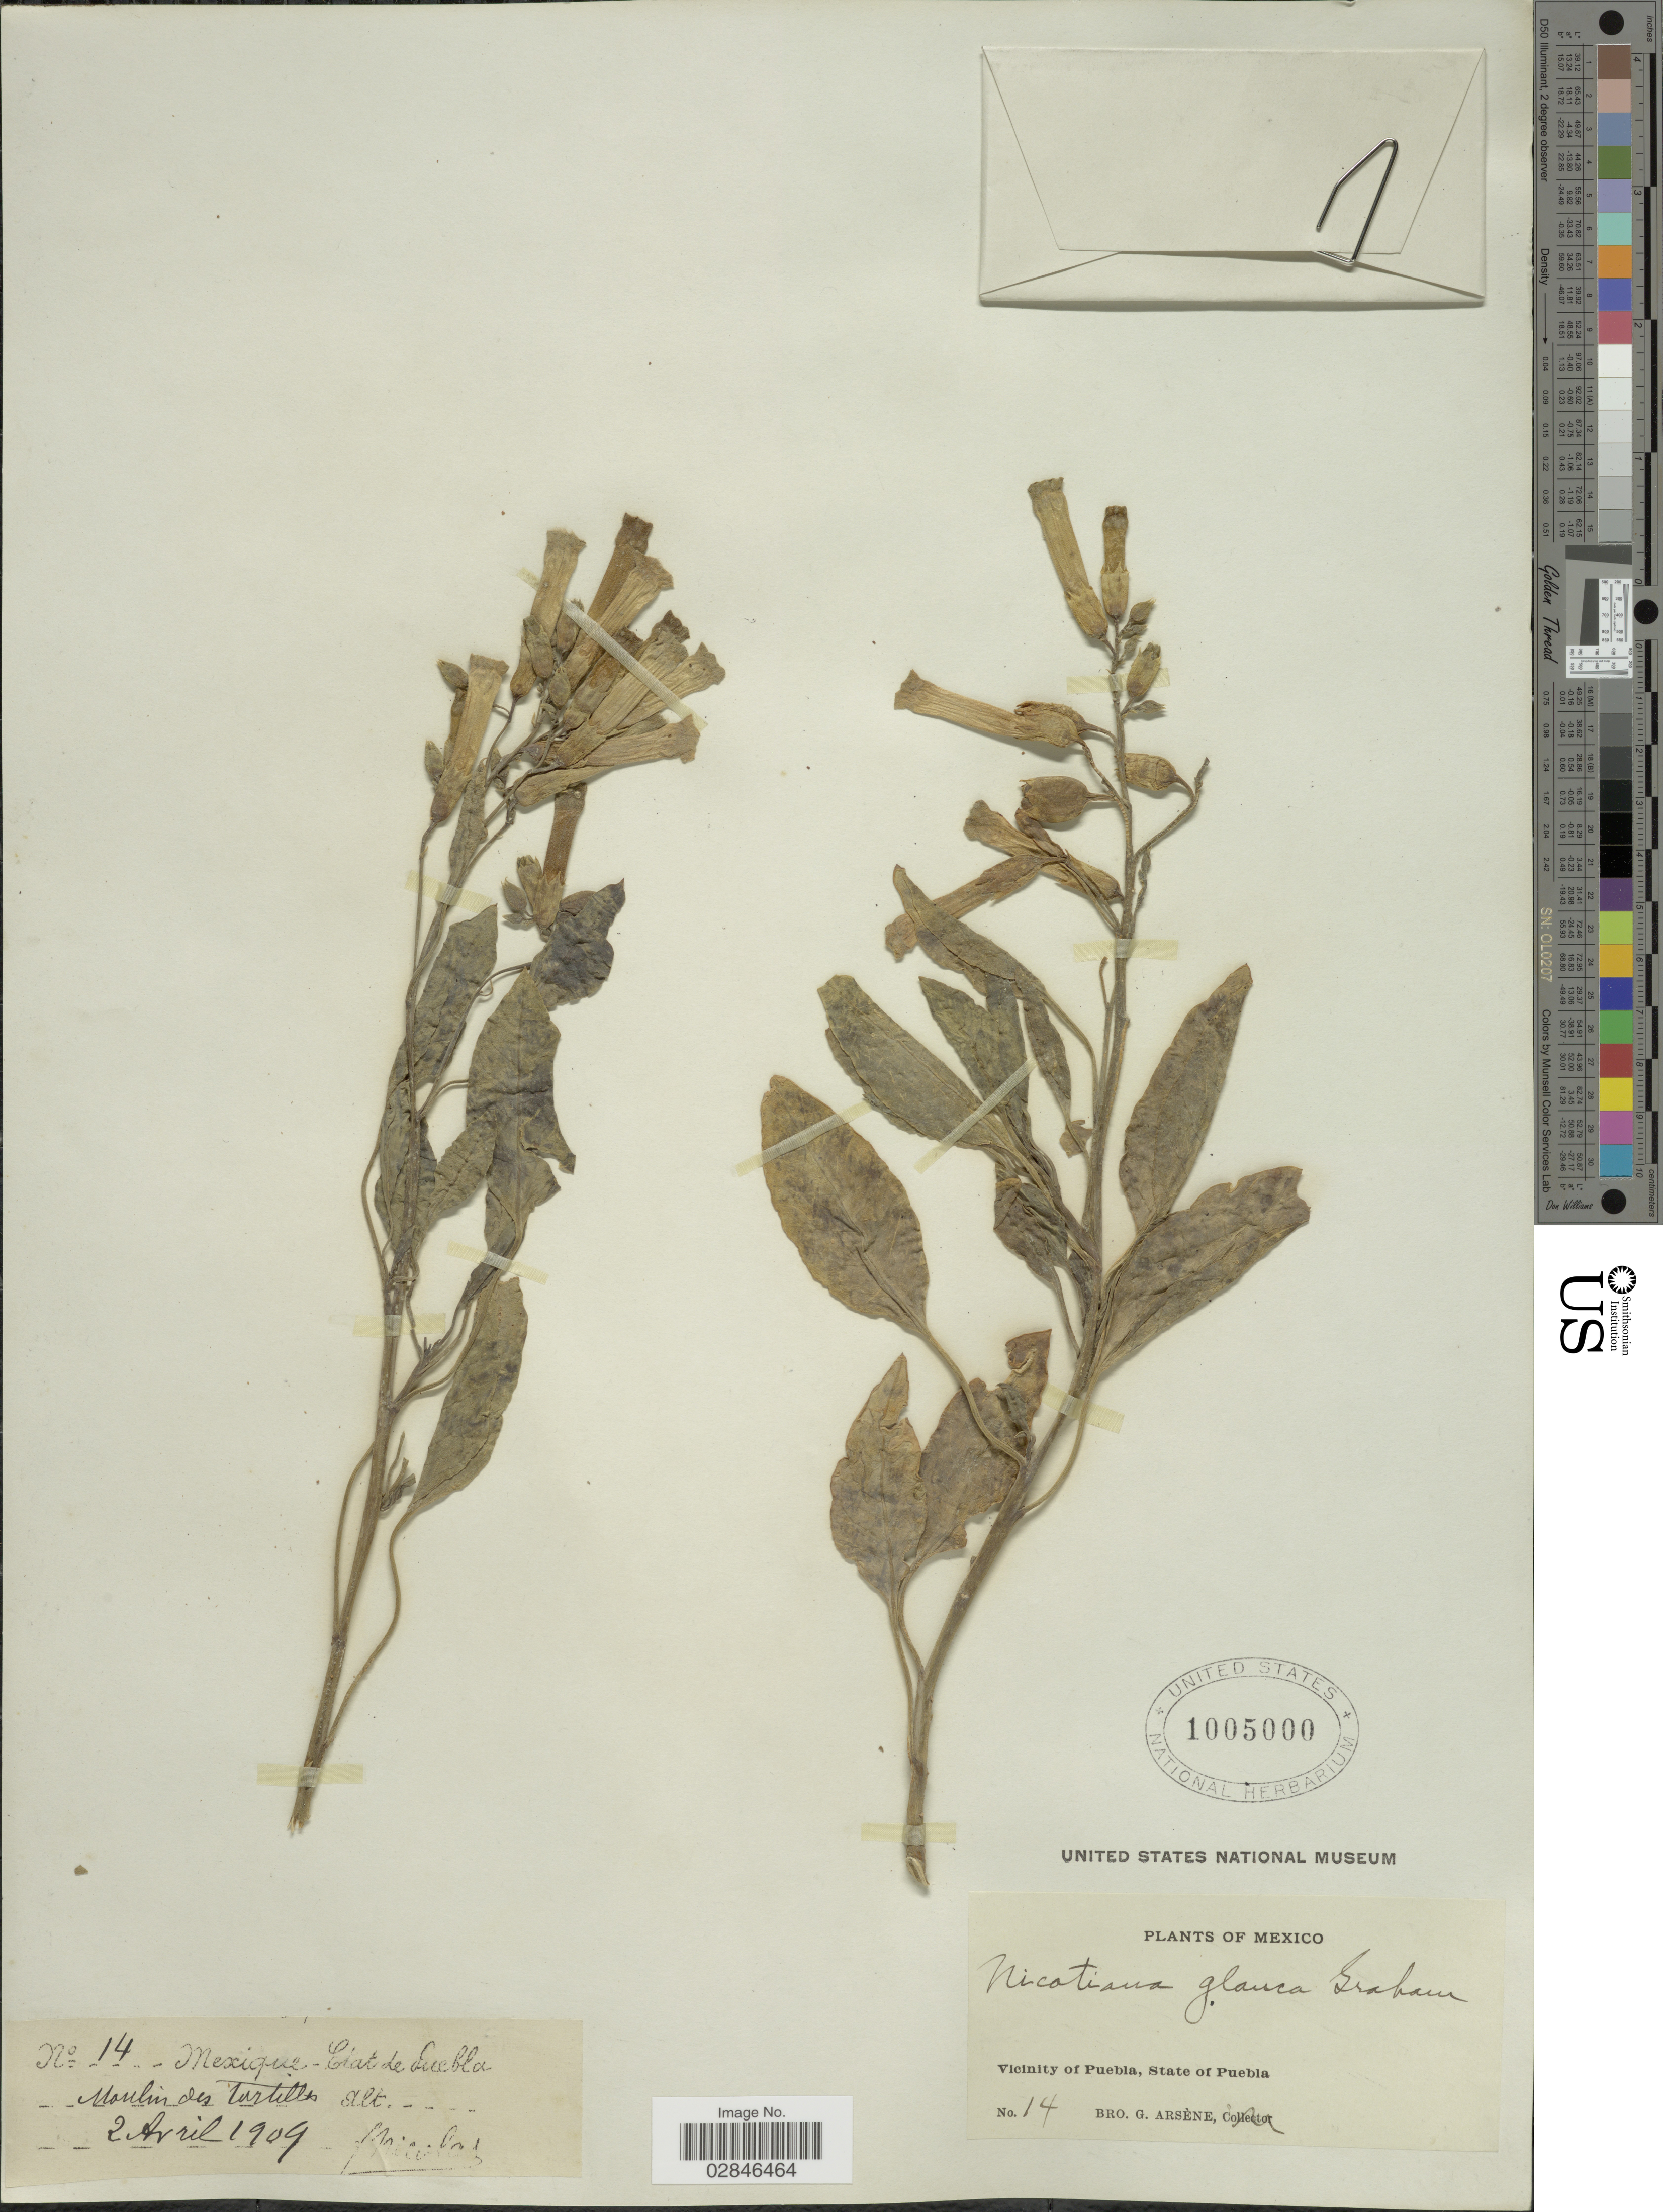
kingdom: Plantae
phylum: Tracheophyta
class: Magnoliopsida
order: Solanales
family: Solanaceae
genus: Nicotiana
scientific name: Nicotiana glauca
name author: Graham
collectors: Bro. G. Arsène & F. Nicolas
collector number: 14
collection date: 1909-04-02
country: Mexico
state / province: Puebla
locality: Moulin des Tortillas, Vicinity of Puebla.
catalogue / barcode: US 1005000